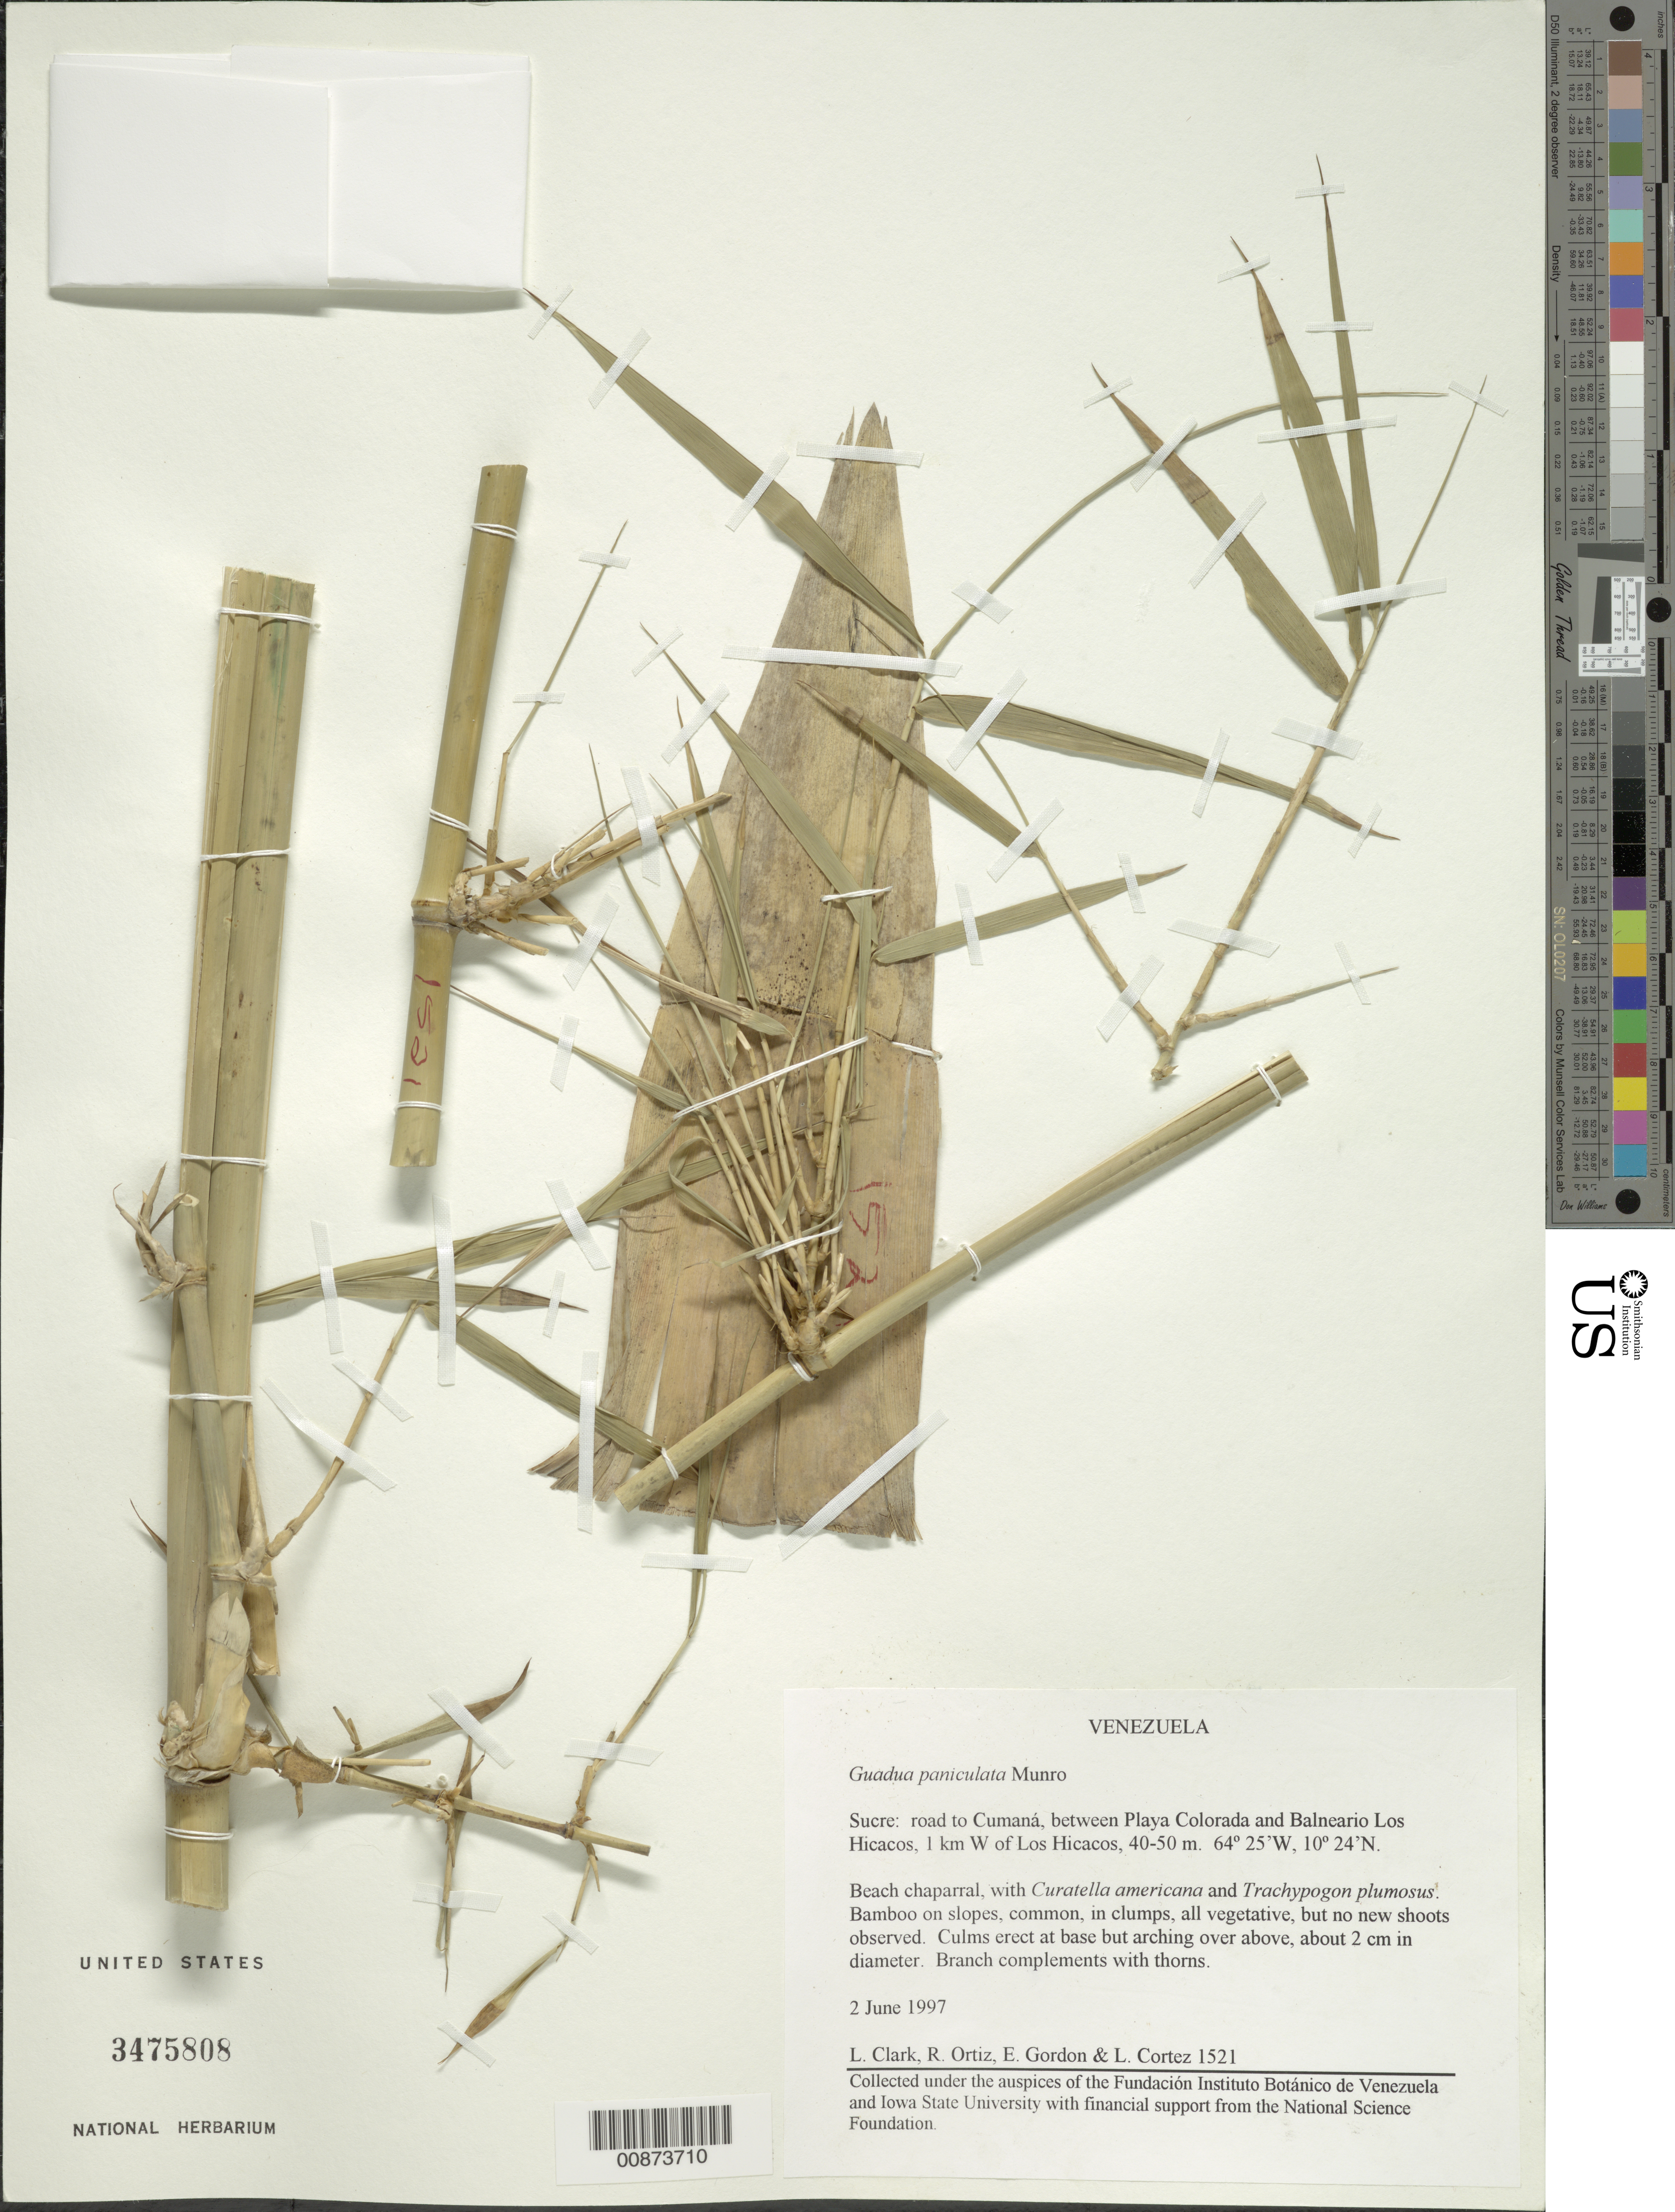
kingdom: Plantae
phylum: Tracheophyta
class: Liliopsida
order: Poales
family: Poaceae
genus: Guadua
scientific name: Guadua refracta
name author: Munro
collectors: L. G. Clark, R. del C. Ortiz, L. Cortéz & E. Gordon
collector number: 1521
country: Venezuela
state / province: Sucre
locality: Road to Cumana between Playa Colorada and Balneario Los Hicacos.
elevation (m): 40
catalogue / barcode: US 3475808